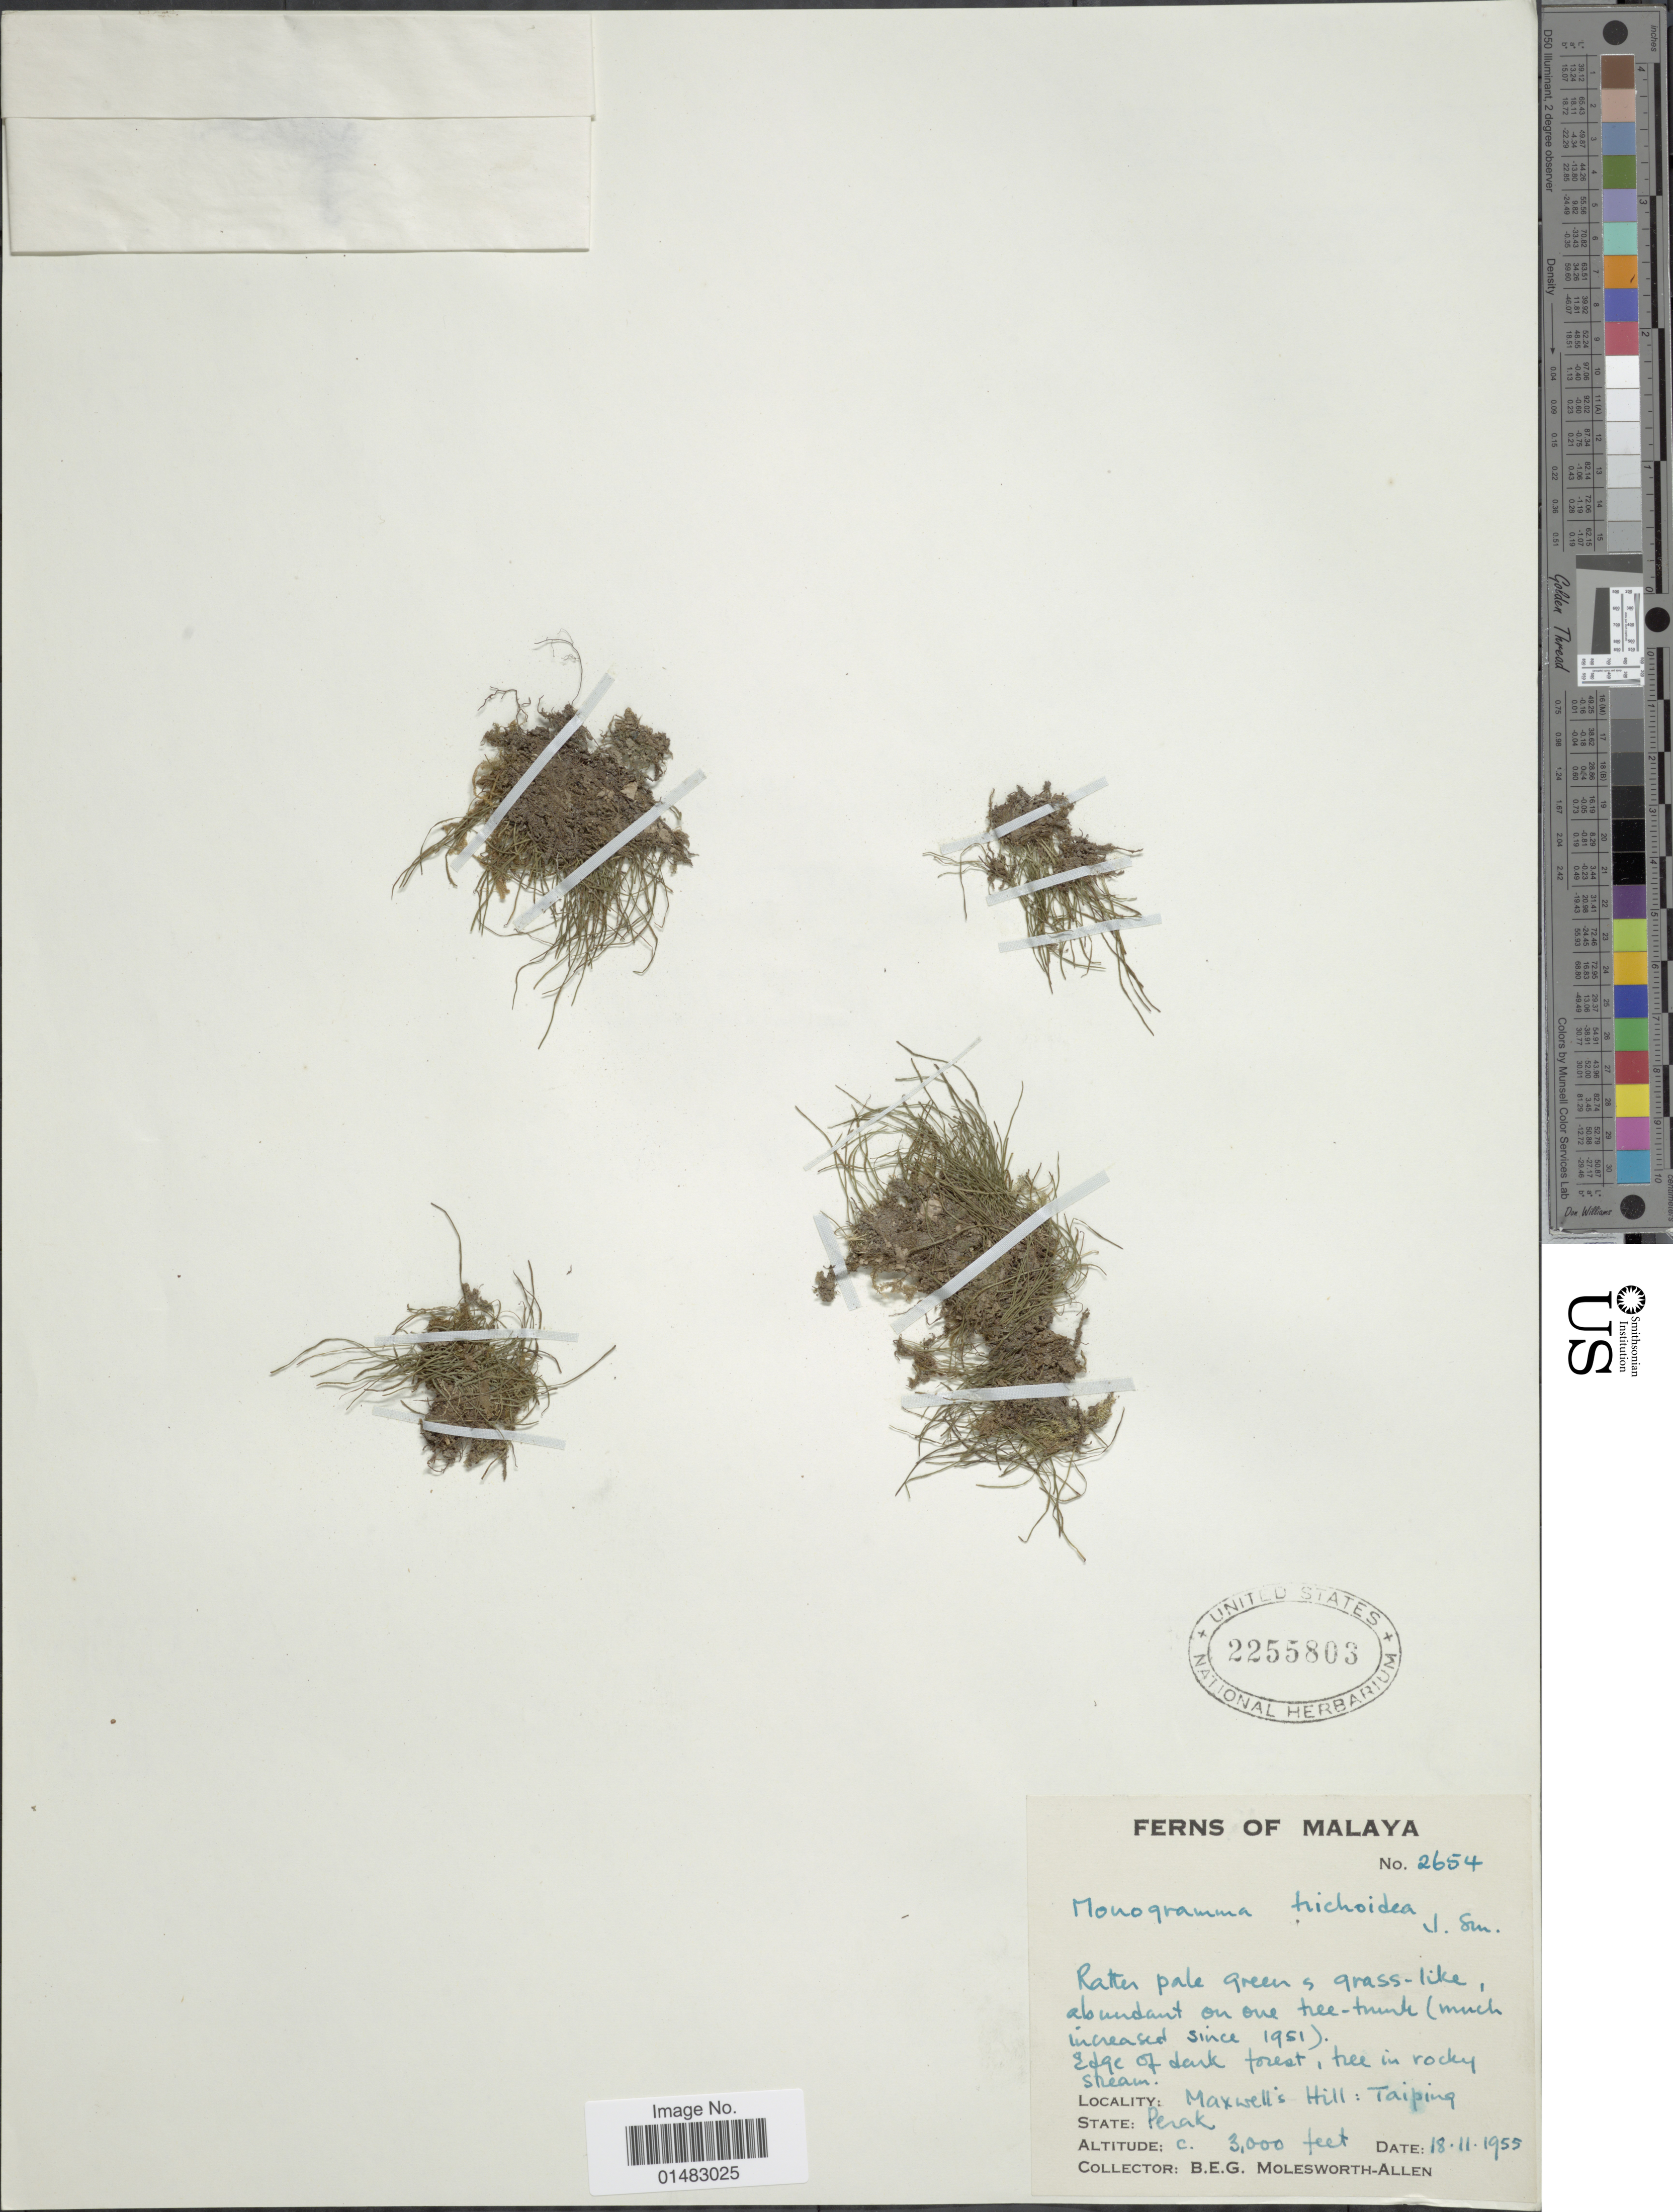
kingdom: Plantae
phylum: Tracheophyta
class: Polypodiopsida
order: Polypodiales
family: Pteridaceae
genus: Monogramma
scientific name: Monogramma trichoidea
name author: (Fée) Hook. & Baker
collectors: B. E. G. Molesworth-Allen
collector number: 2654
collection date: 1955-11-18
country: Malaysia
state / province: Perak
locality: Maxwell's Hill: Taiping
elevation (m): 914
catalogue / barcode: US 2255803